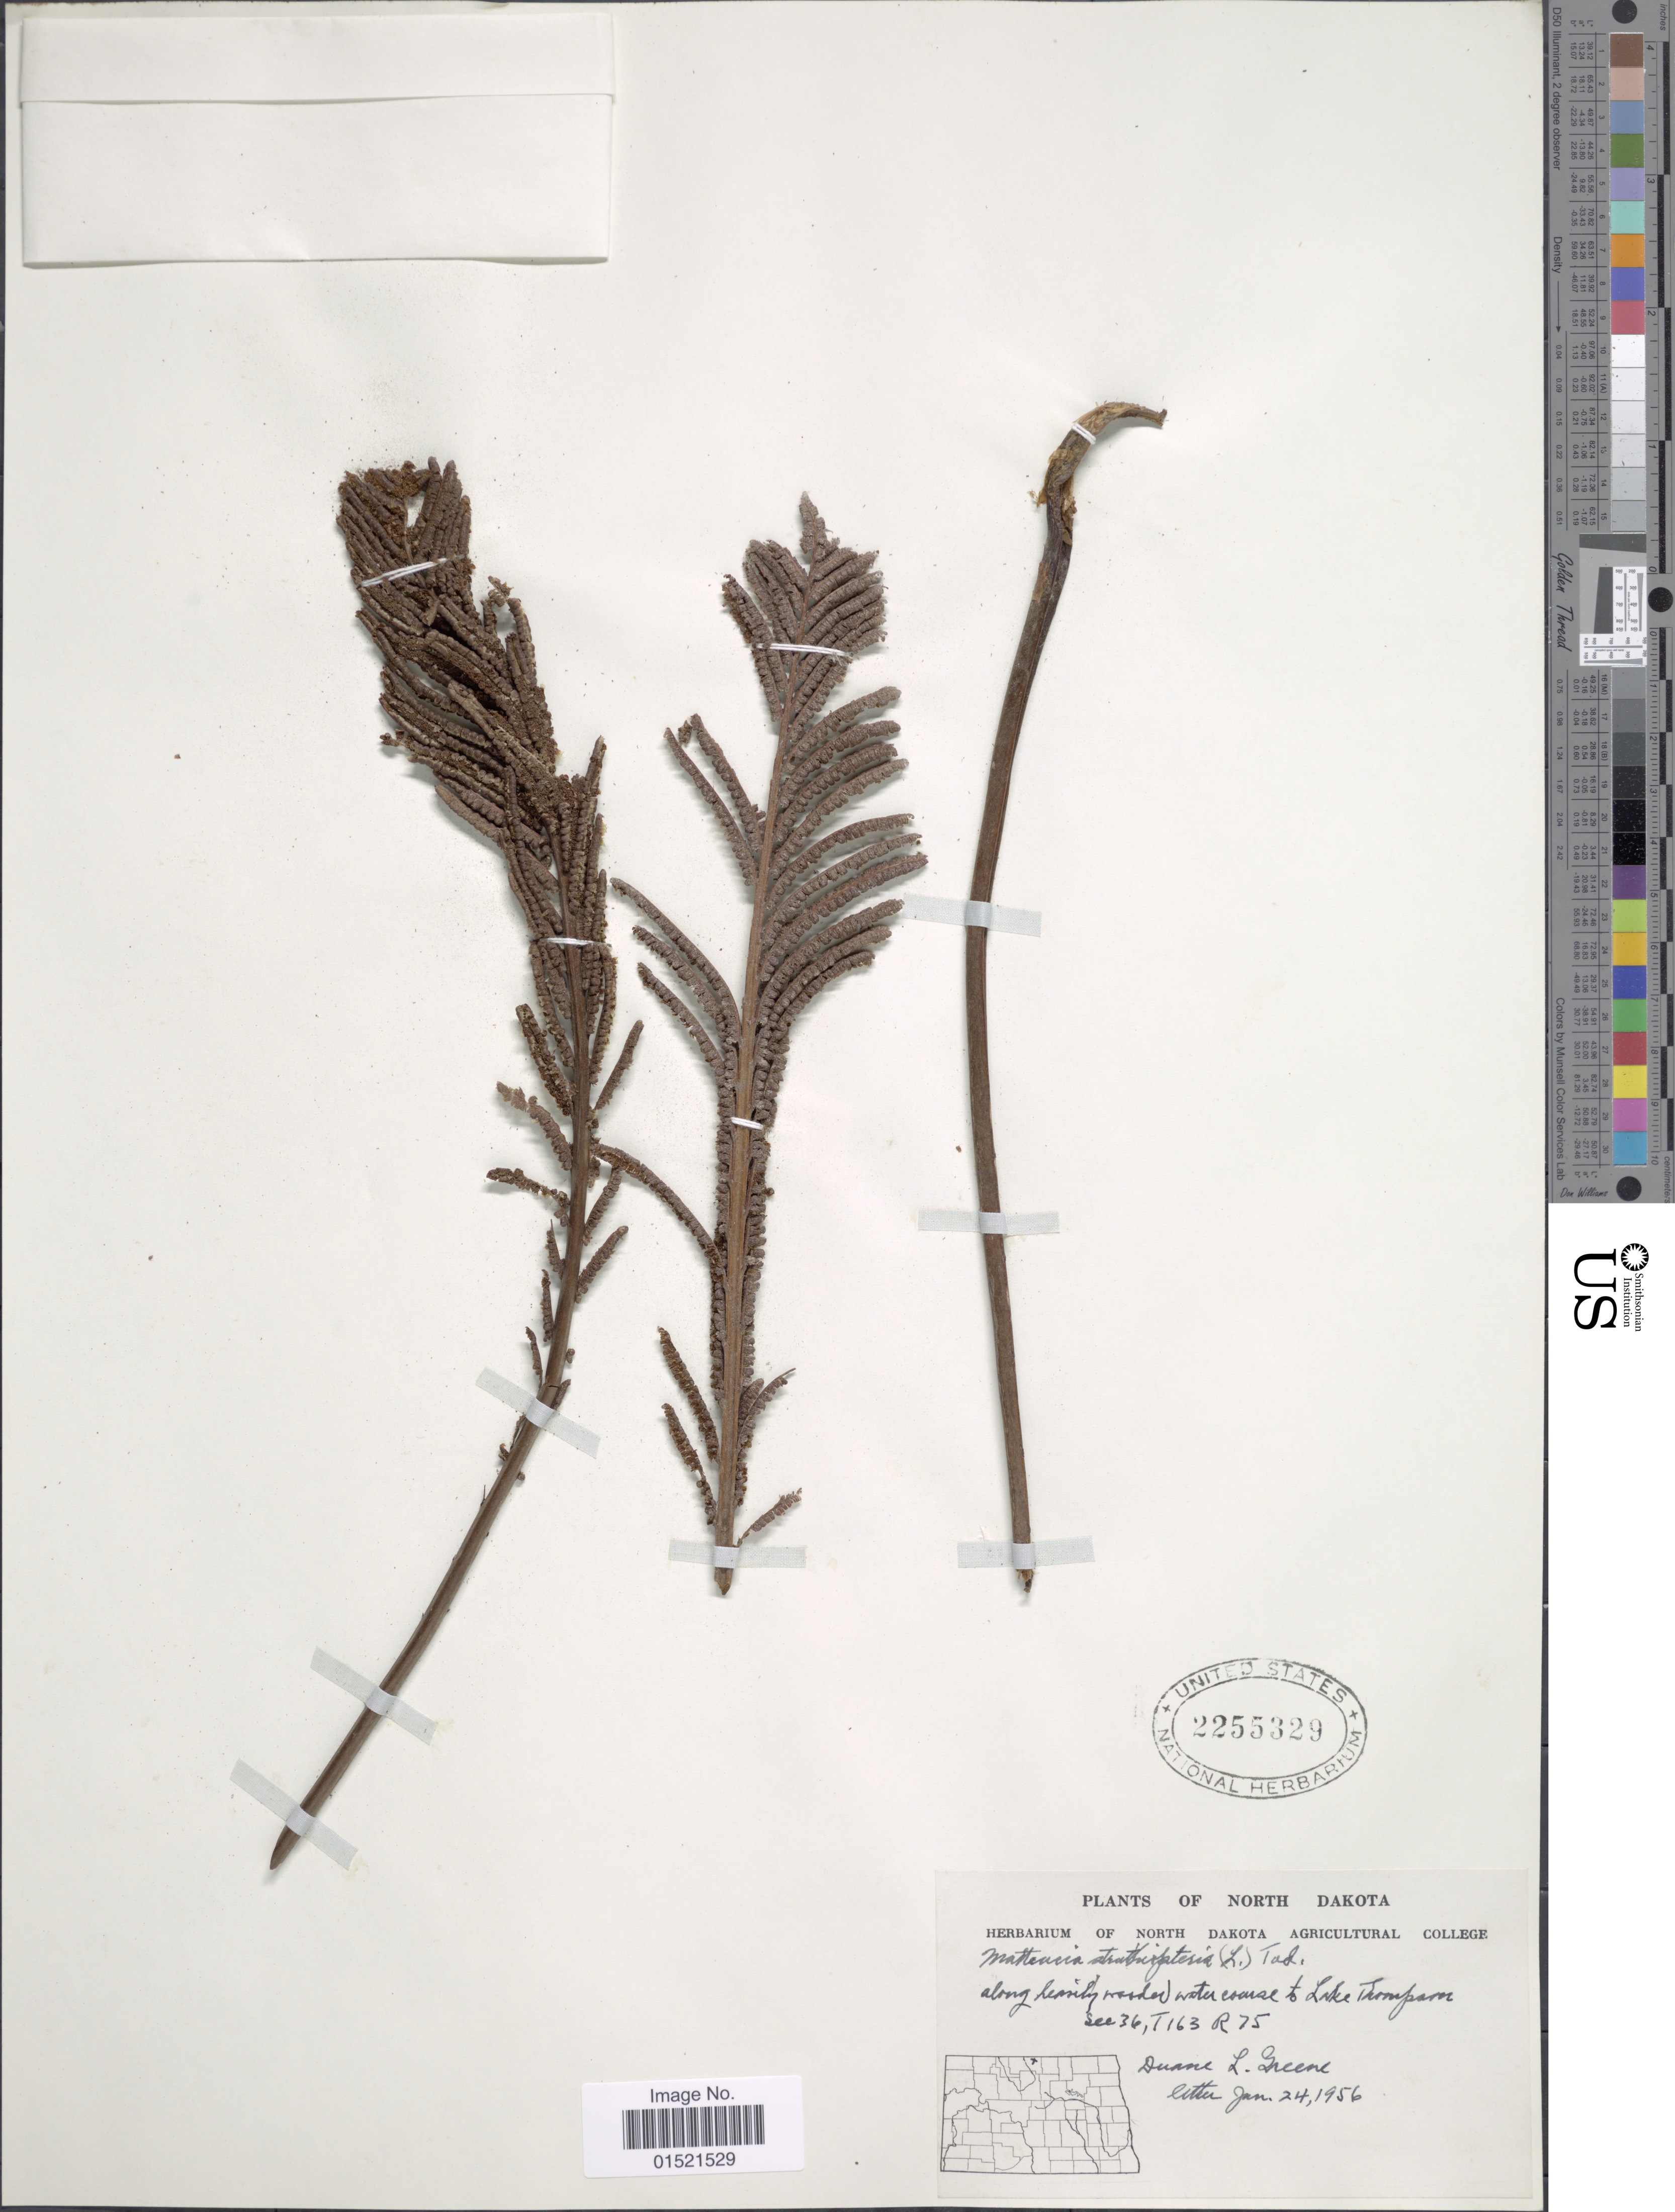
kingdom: Plantae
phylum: Tracheophyta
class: Polypodiopsida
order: Polypodiales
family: Onocleaceae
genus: Matteuccia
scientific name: Matteuccia struthiopteris var. pensylvanica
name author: (Willd.) C.V. Morton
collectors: L. C. Greene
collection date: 1956-01-24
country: United States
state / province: North Dakota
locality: Along heavily wooded water course + Lake Thompson See 36, T163 R 75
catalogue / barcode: US 2255329